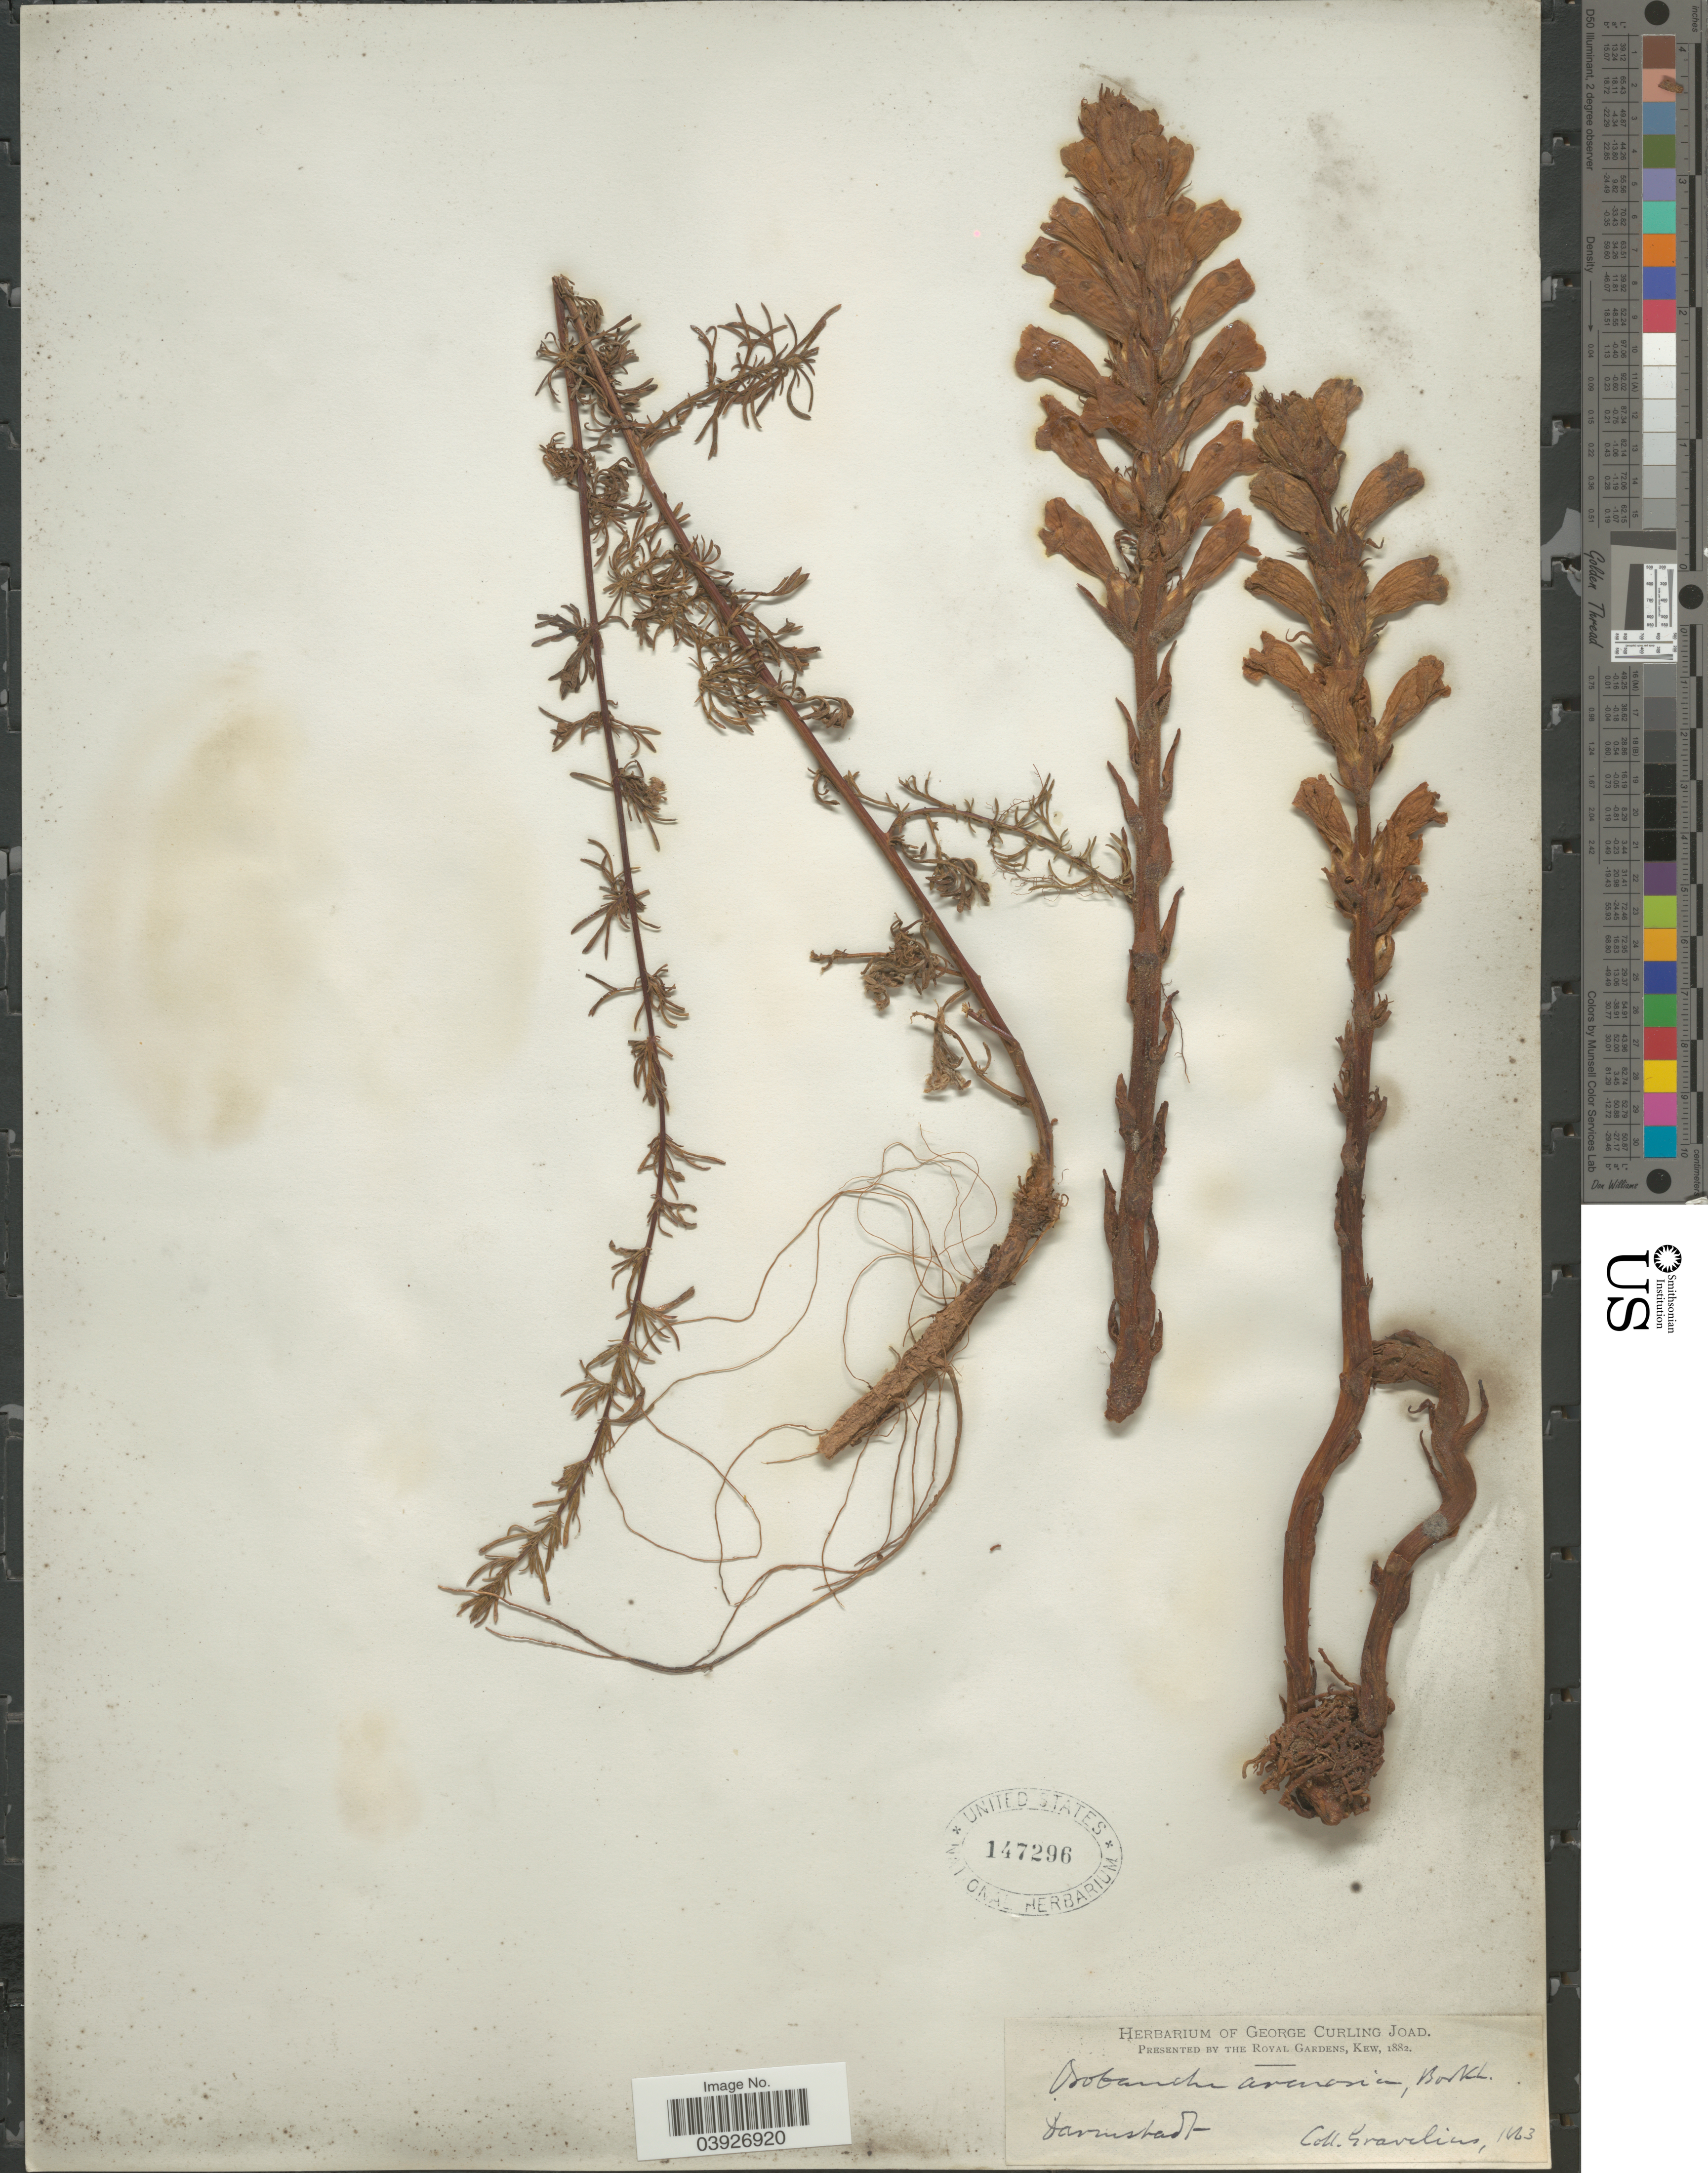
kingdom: Plantae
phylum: Tracheophyta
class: Magnoliopsida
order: Lamiales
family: Orobanchaceae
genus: Orobanche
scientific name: Orobanche amoena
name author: C.A. Mey.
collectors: Gravelius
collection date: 1863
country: Germany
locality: Darmstadt.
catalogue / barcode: US 147296